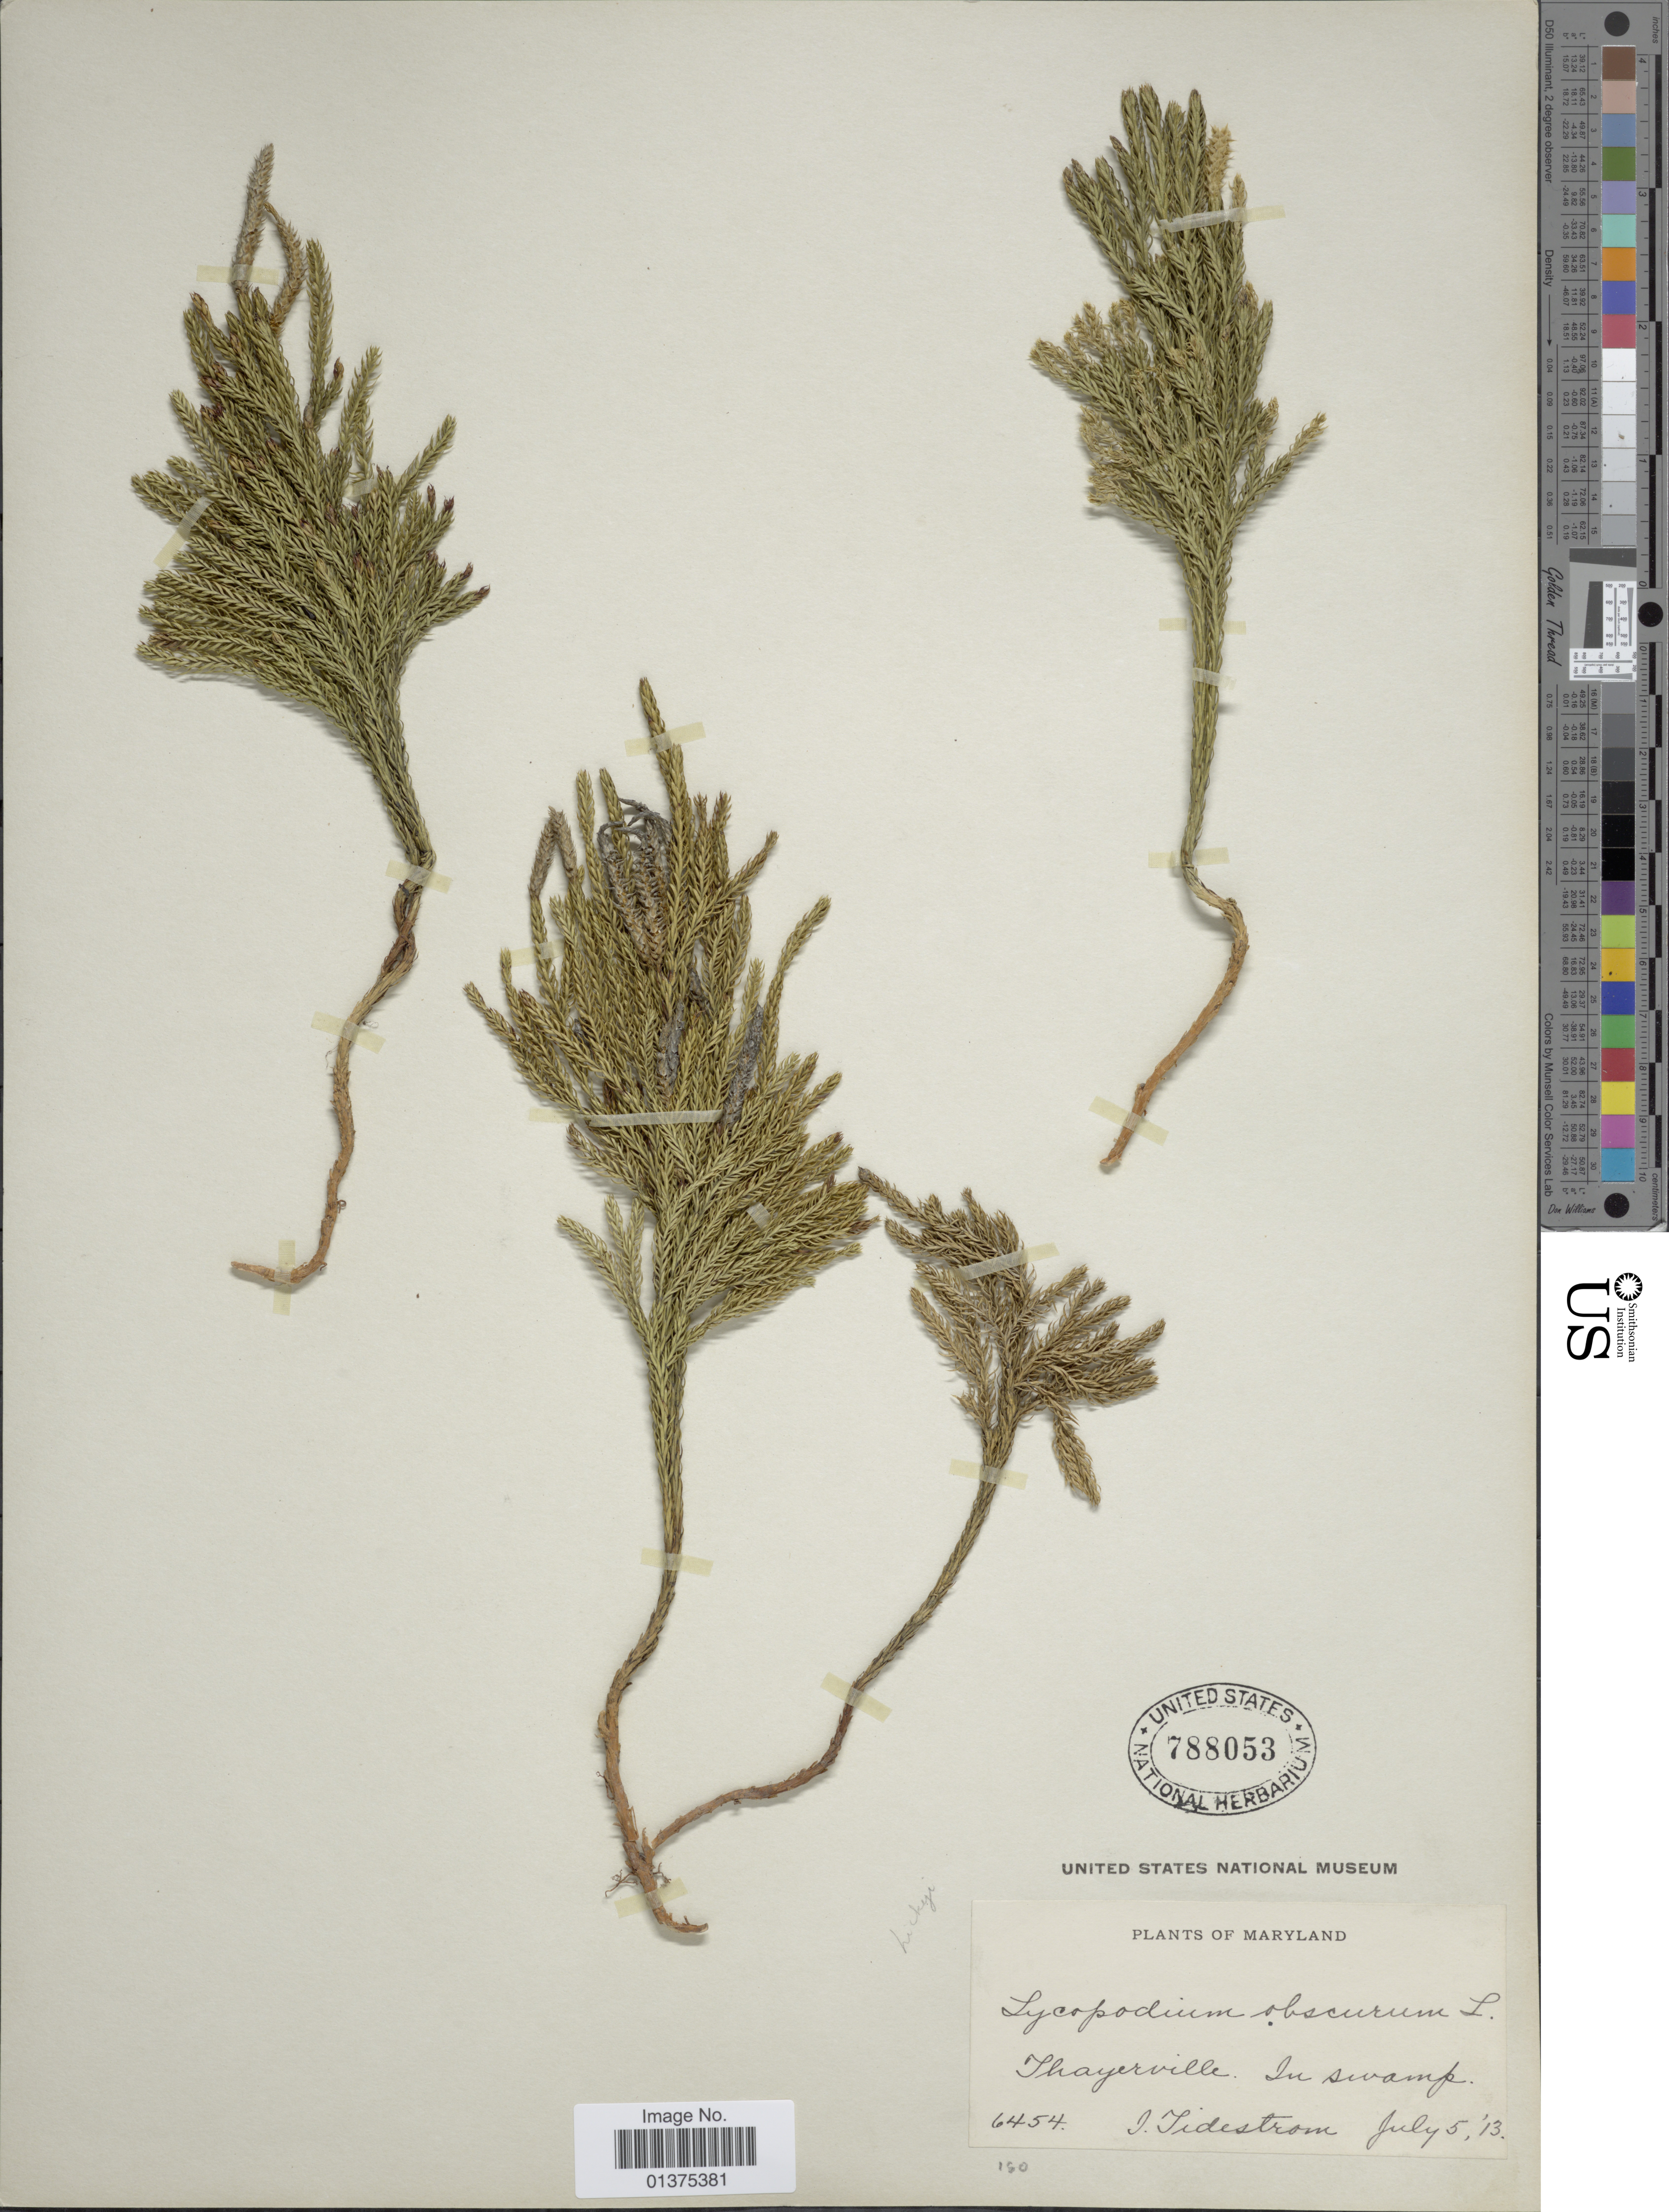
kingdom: Plantae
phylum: Tracheophyta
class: Lycopodiopsida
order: Lycopodiales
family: Lycopodiaceae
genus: Dendrolycopodium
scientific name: Dendrolycopodium hickeyi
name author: (W.H. Wagner et al.) A. Haines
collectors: I. Tidestorm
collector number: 6454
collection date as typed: Transcribed d/m/y: 5/7/13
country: United States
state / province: Maryland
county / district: Garrett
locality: Thayervill, in swamp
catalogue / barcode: US 788053